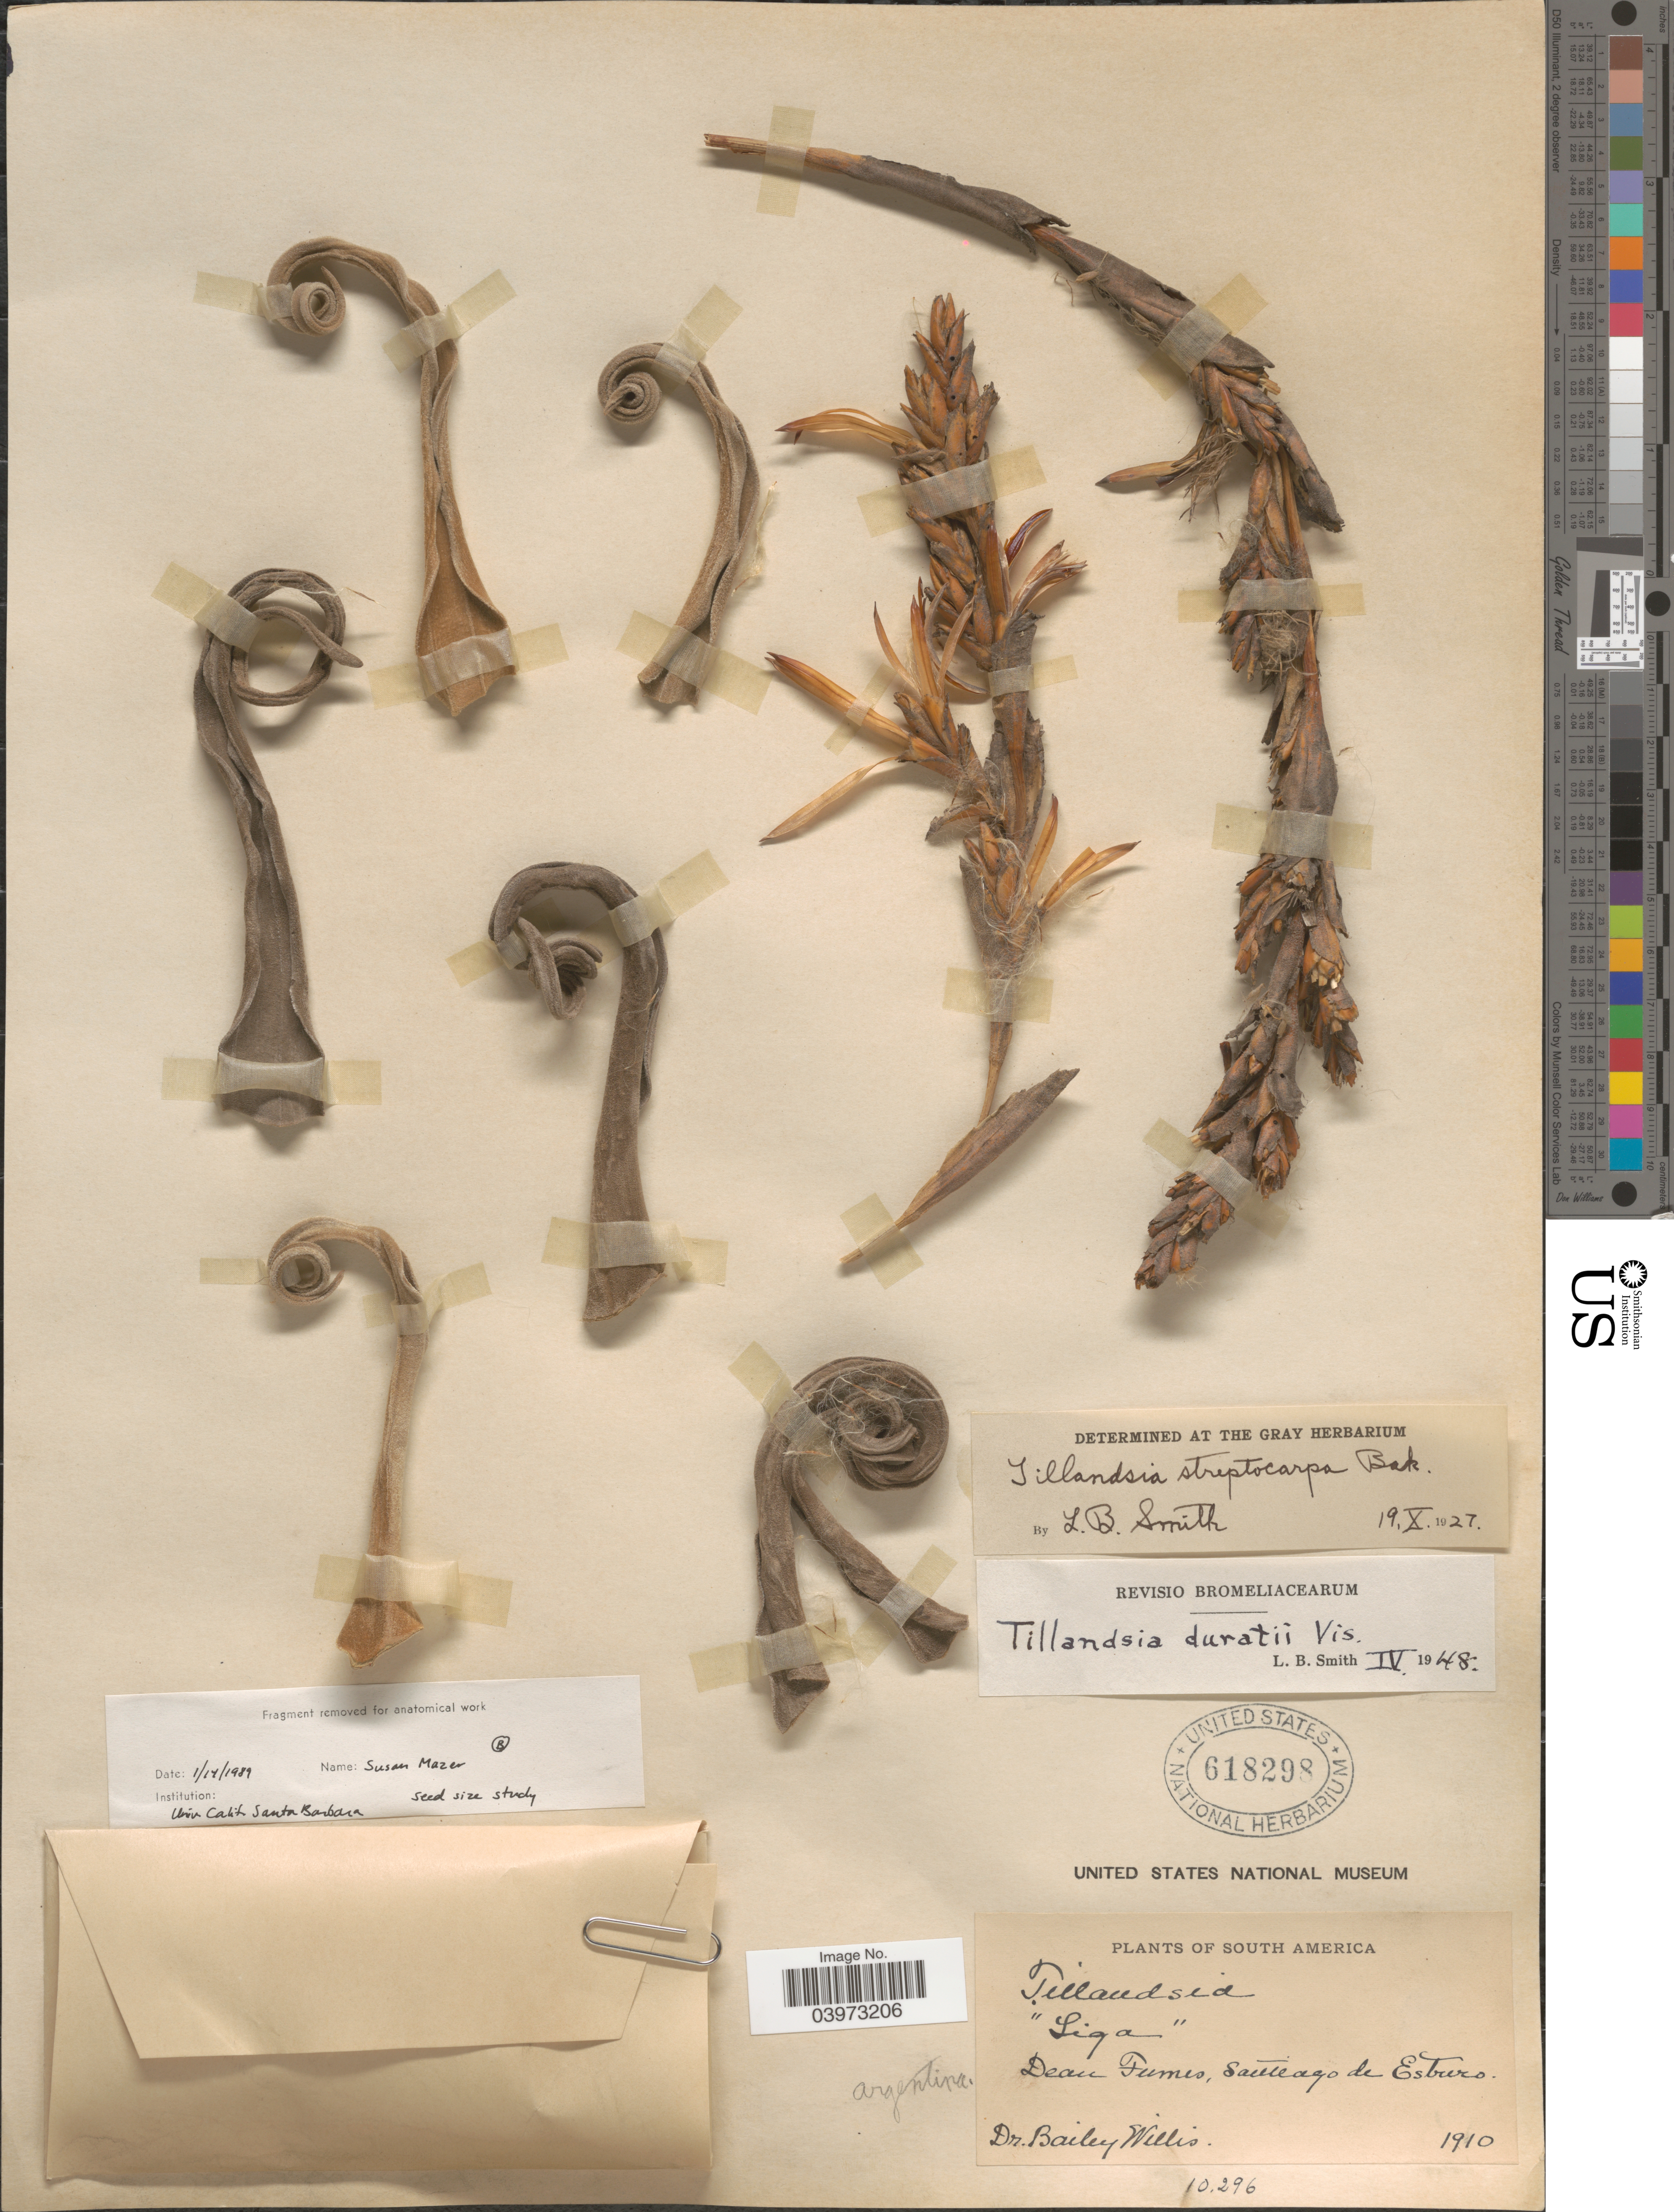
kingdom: Plantae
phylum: Tracheophyta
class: Liliopsida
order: Poales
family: Bromeliaceae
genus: Tillandsia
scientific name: Tillandsia duratii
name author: Vis.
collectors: B. Willis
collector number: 10296?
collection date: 1910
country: Argentina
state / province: Santiago del Estero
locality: Dean Fumes, Santiago de Estrero.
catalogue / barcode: US 618298